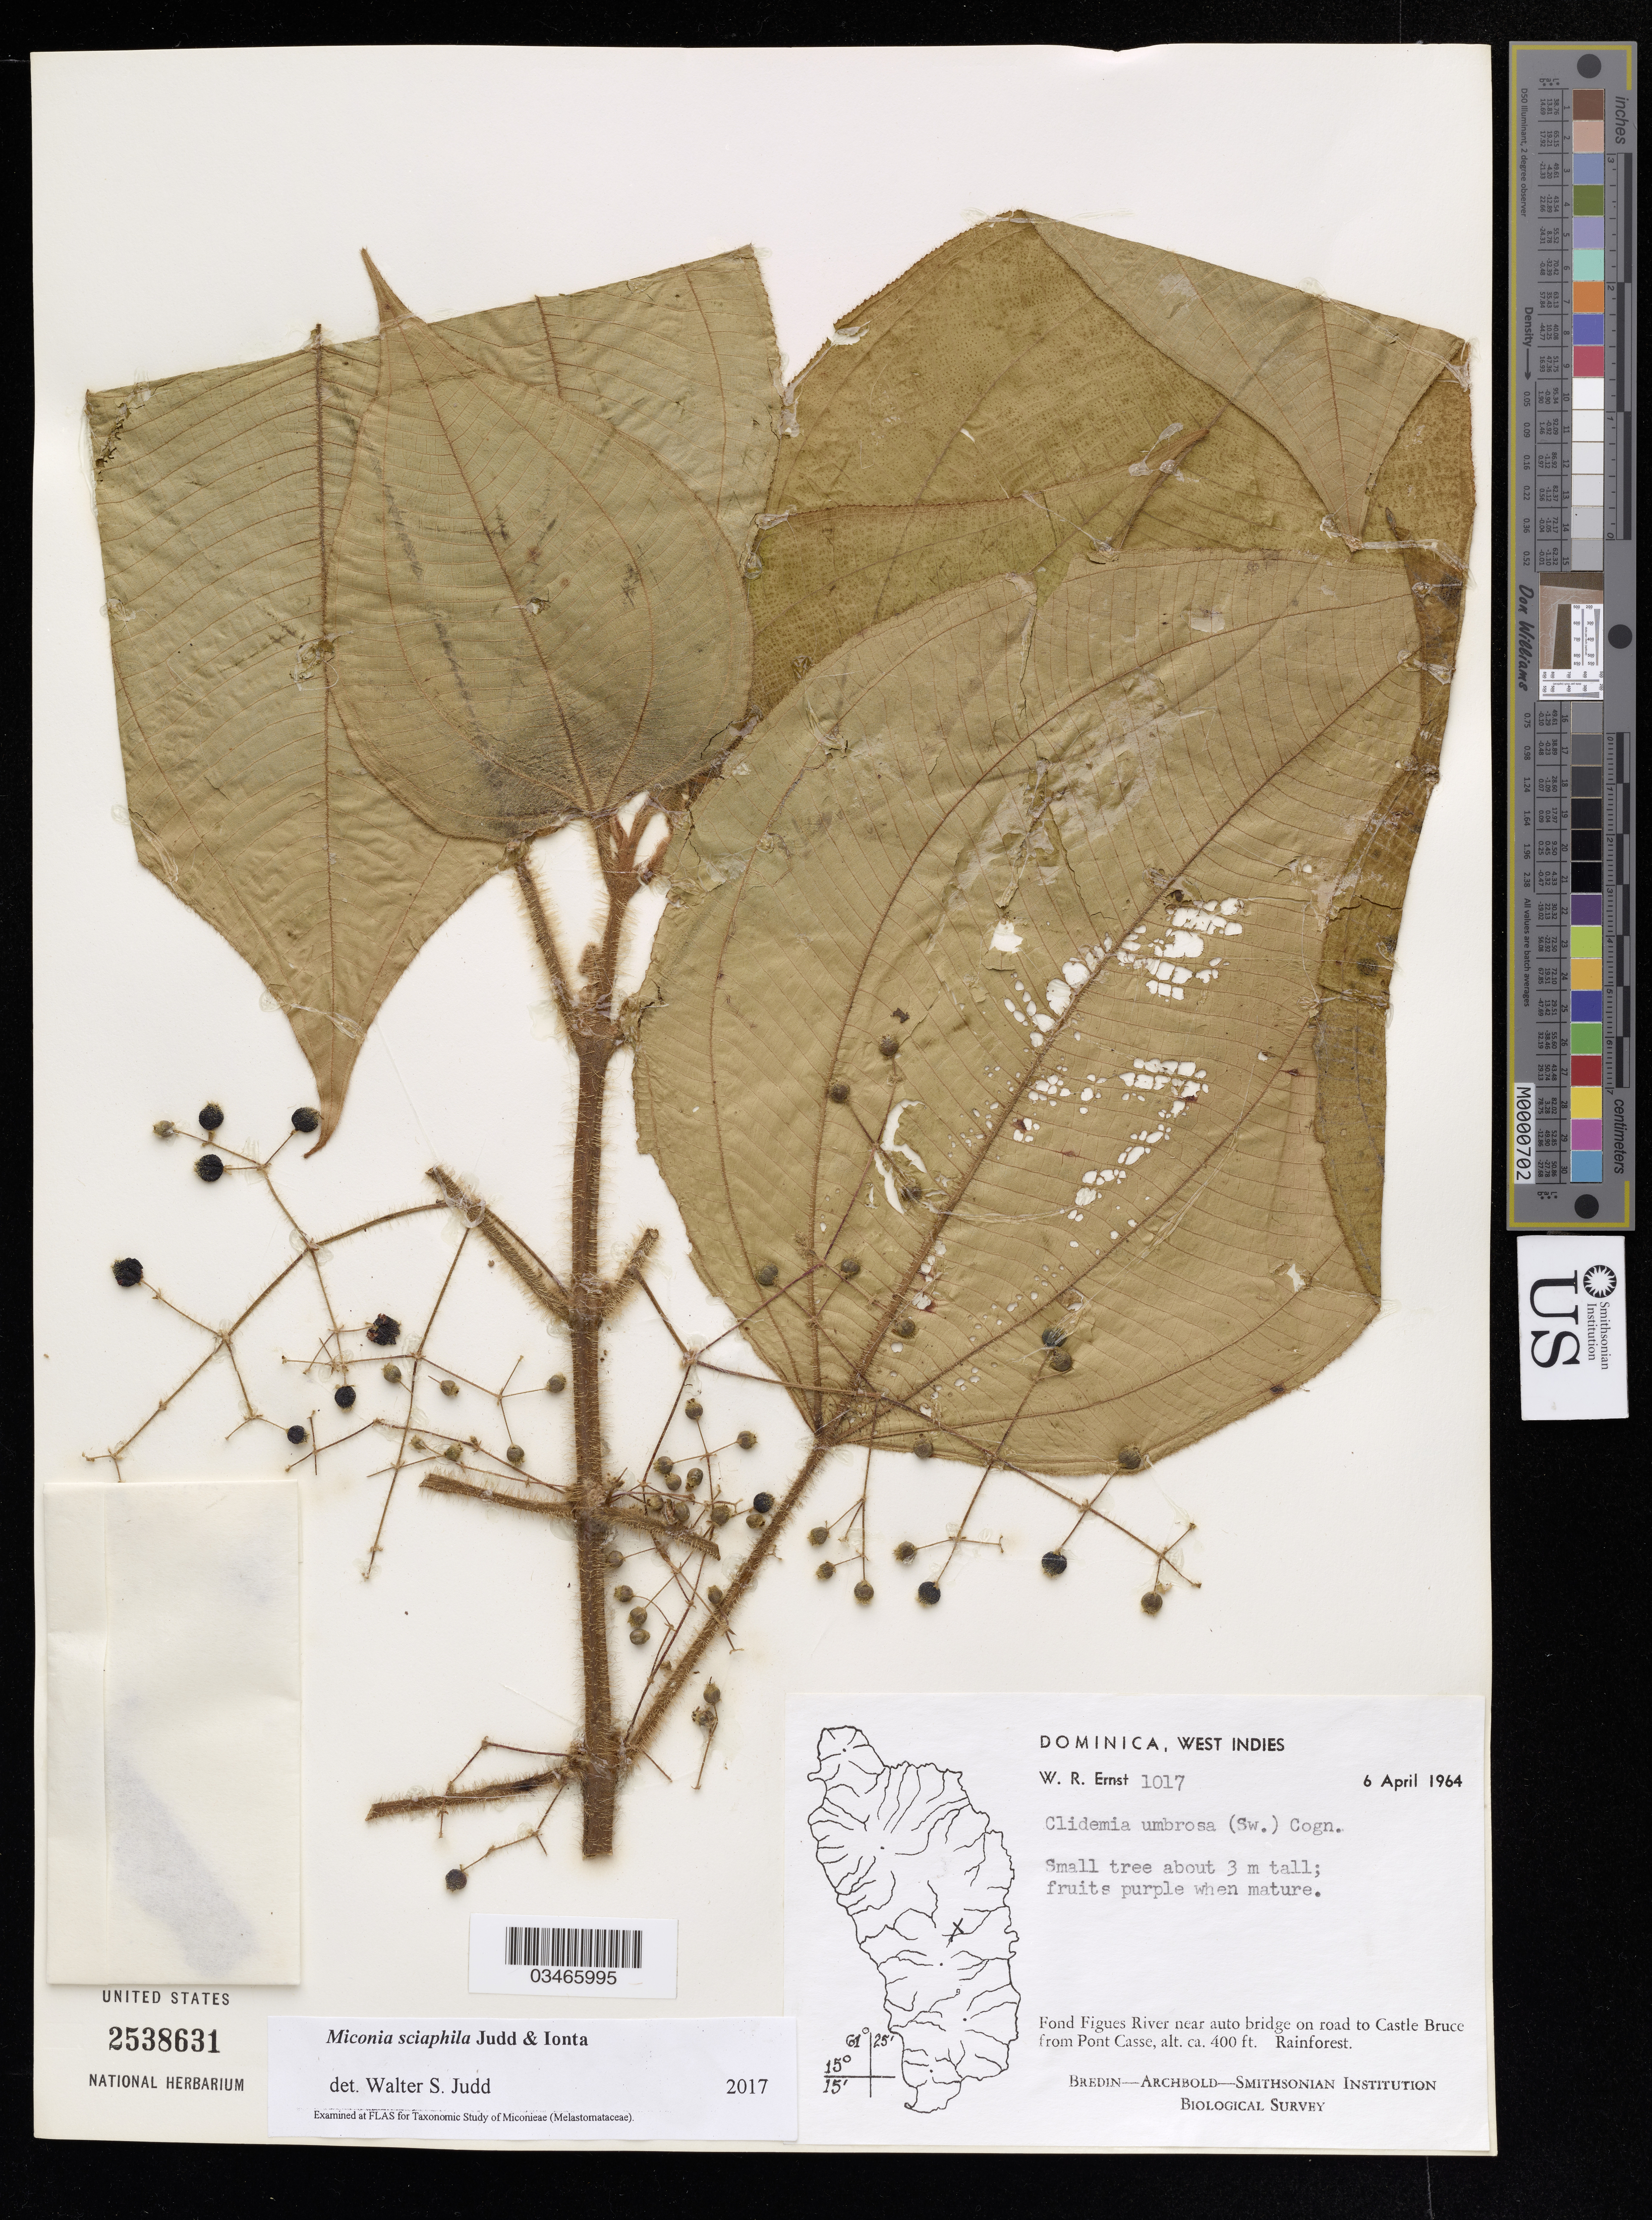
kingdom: Plantae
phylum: Tracheophyta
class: Magnoliopsida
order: Myrtales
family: Melastomataceae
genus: Miconia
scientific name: Miconia sciaphila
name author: Judd & Ionta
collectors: W. R. Ernst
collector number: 1017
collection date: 1964-04-06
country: Dominica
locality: Fond Figues River near auto bridge on road to Castle Bruce from Pont Casse.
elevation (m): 122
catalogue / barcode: US 2538631